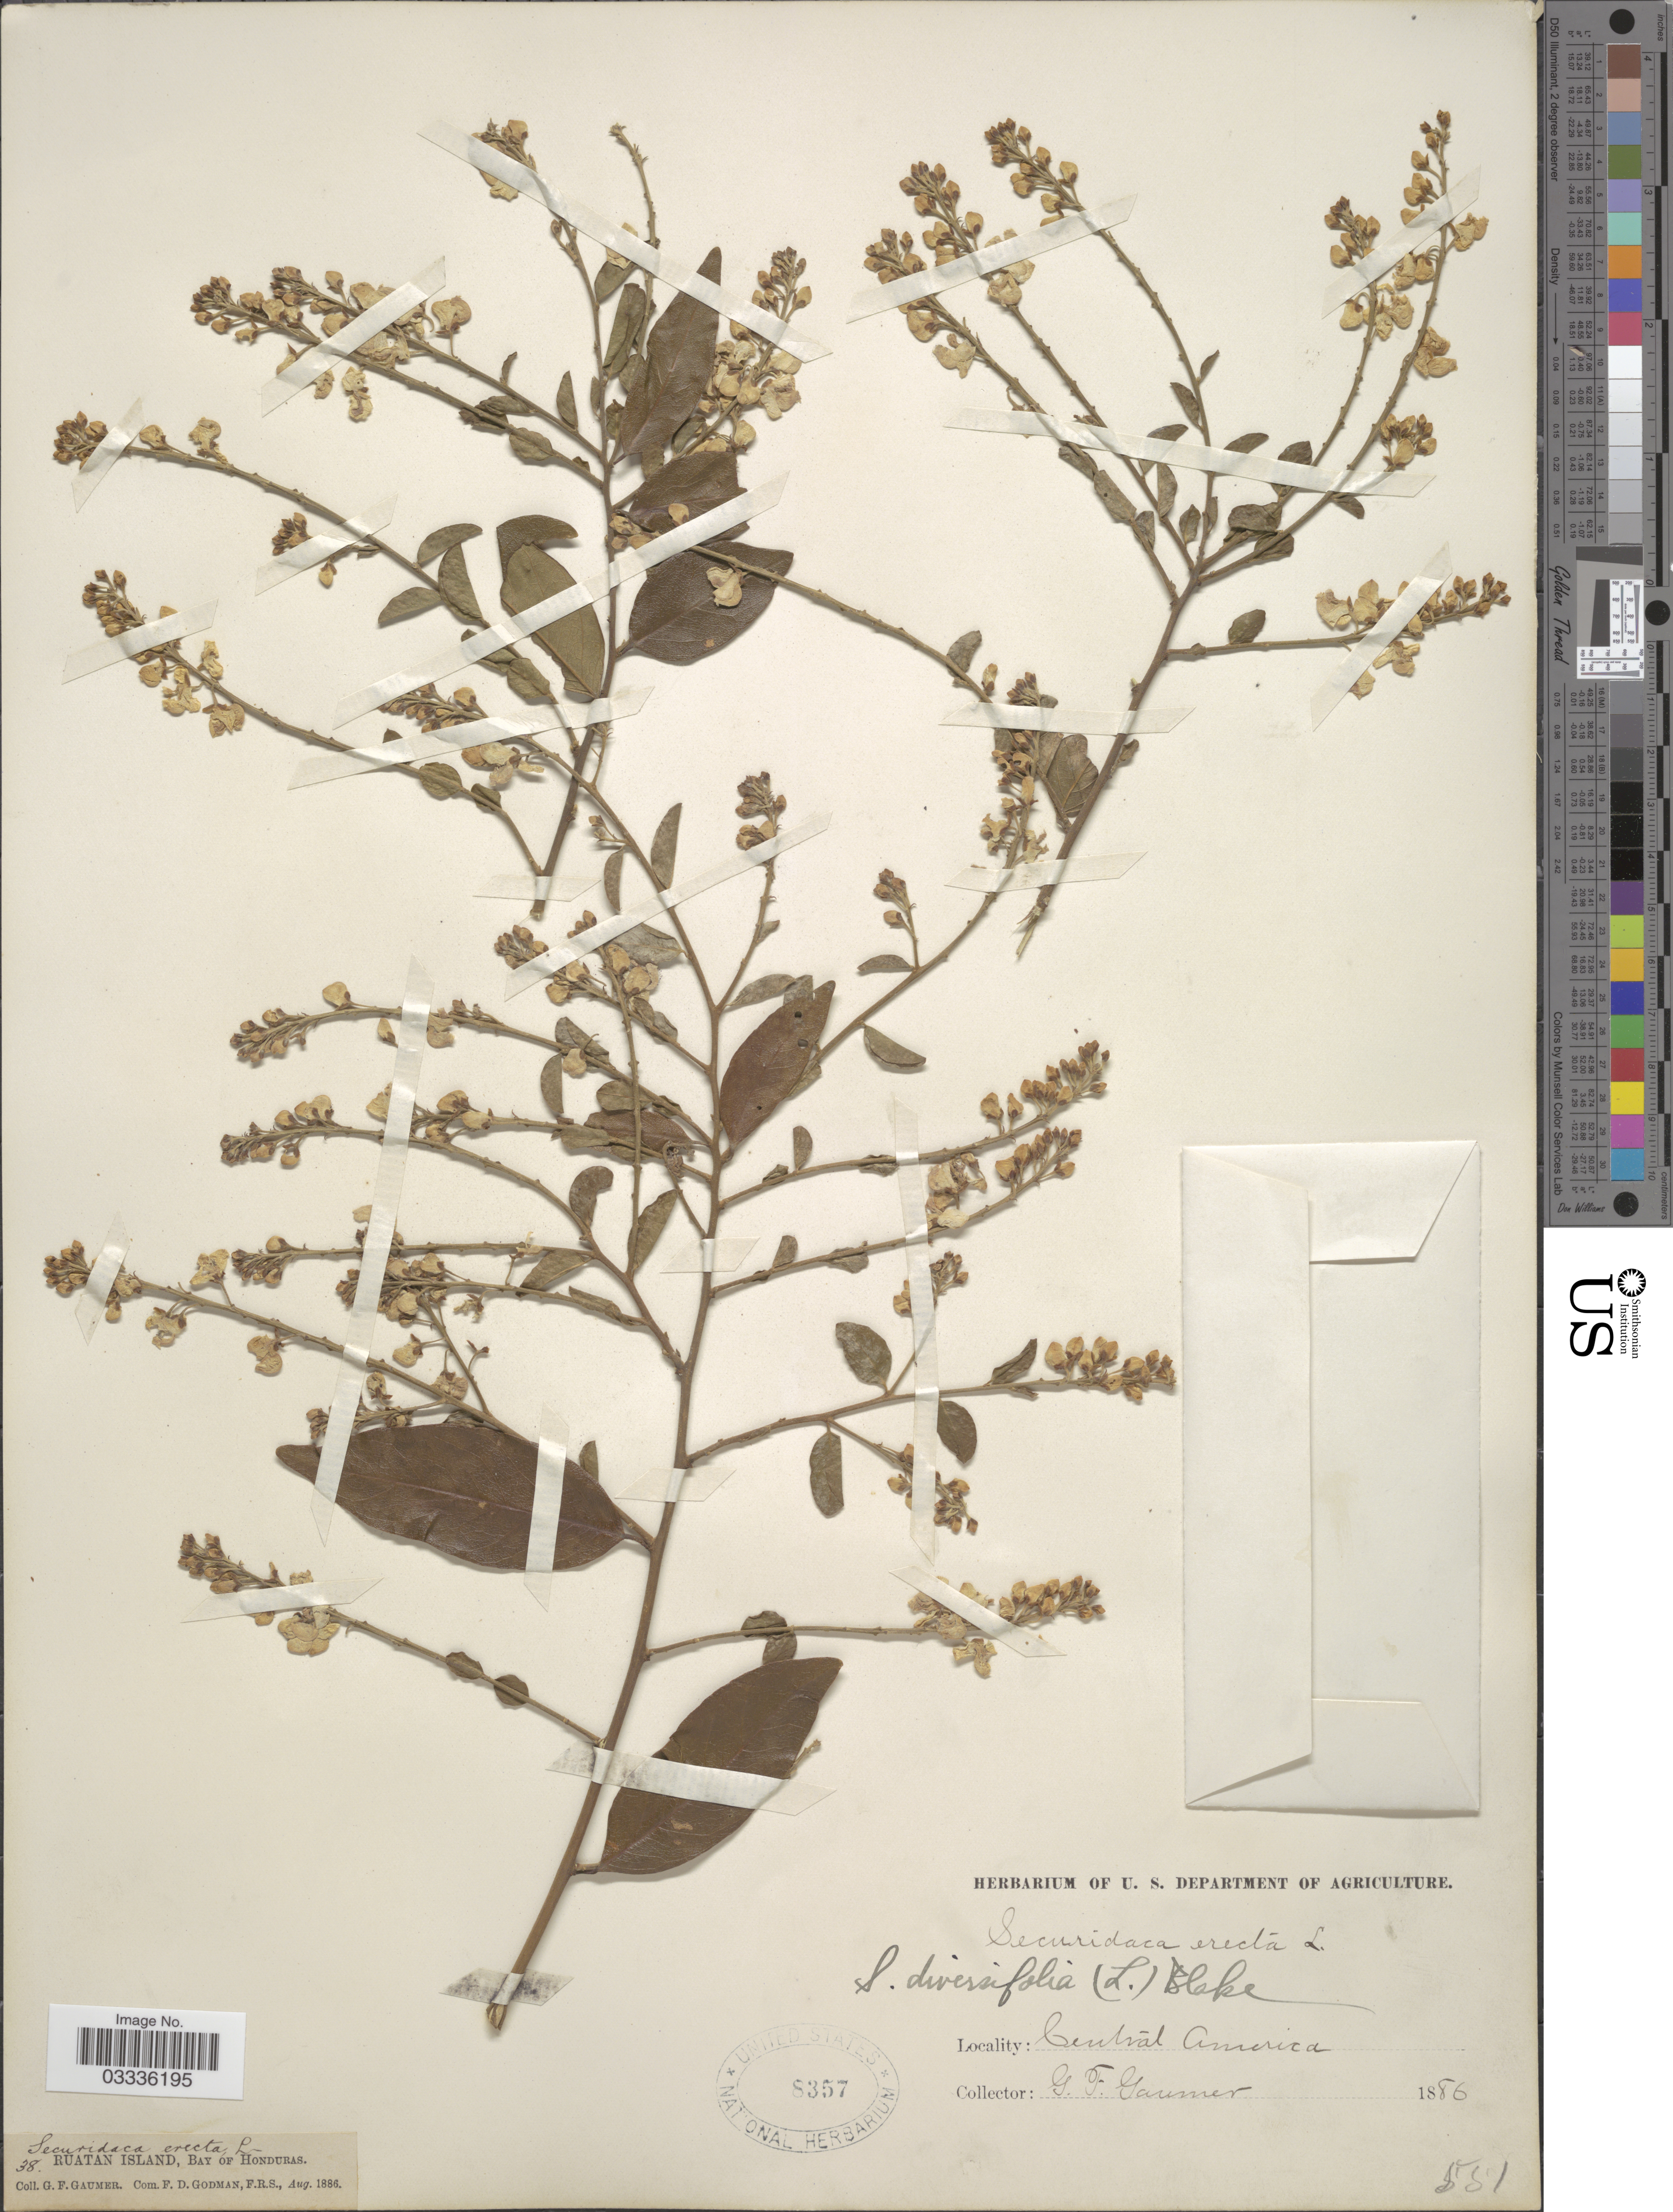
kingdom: Plantae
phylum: Tracheophyta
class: Magnoliopsida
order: Fabales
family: Polygalaceae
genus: Securidaca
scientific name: Securidaca diversifolia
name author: (L.) S.F. Blake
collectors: G. F. Gaumer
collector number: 38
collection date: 1886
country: Honduras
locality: Ruatan Island, Bay of Honduras.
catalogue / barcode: US 8357